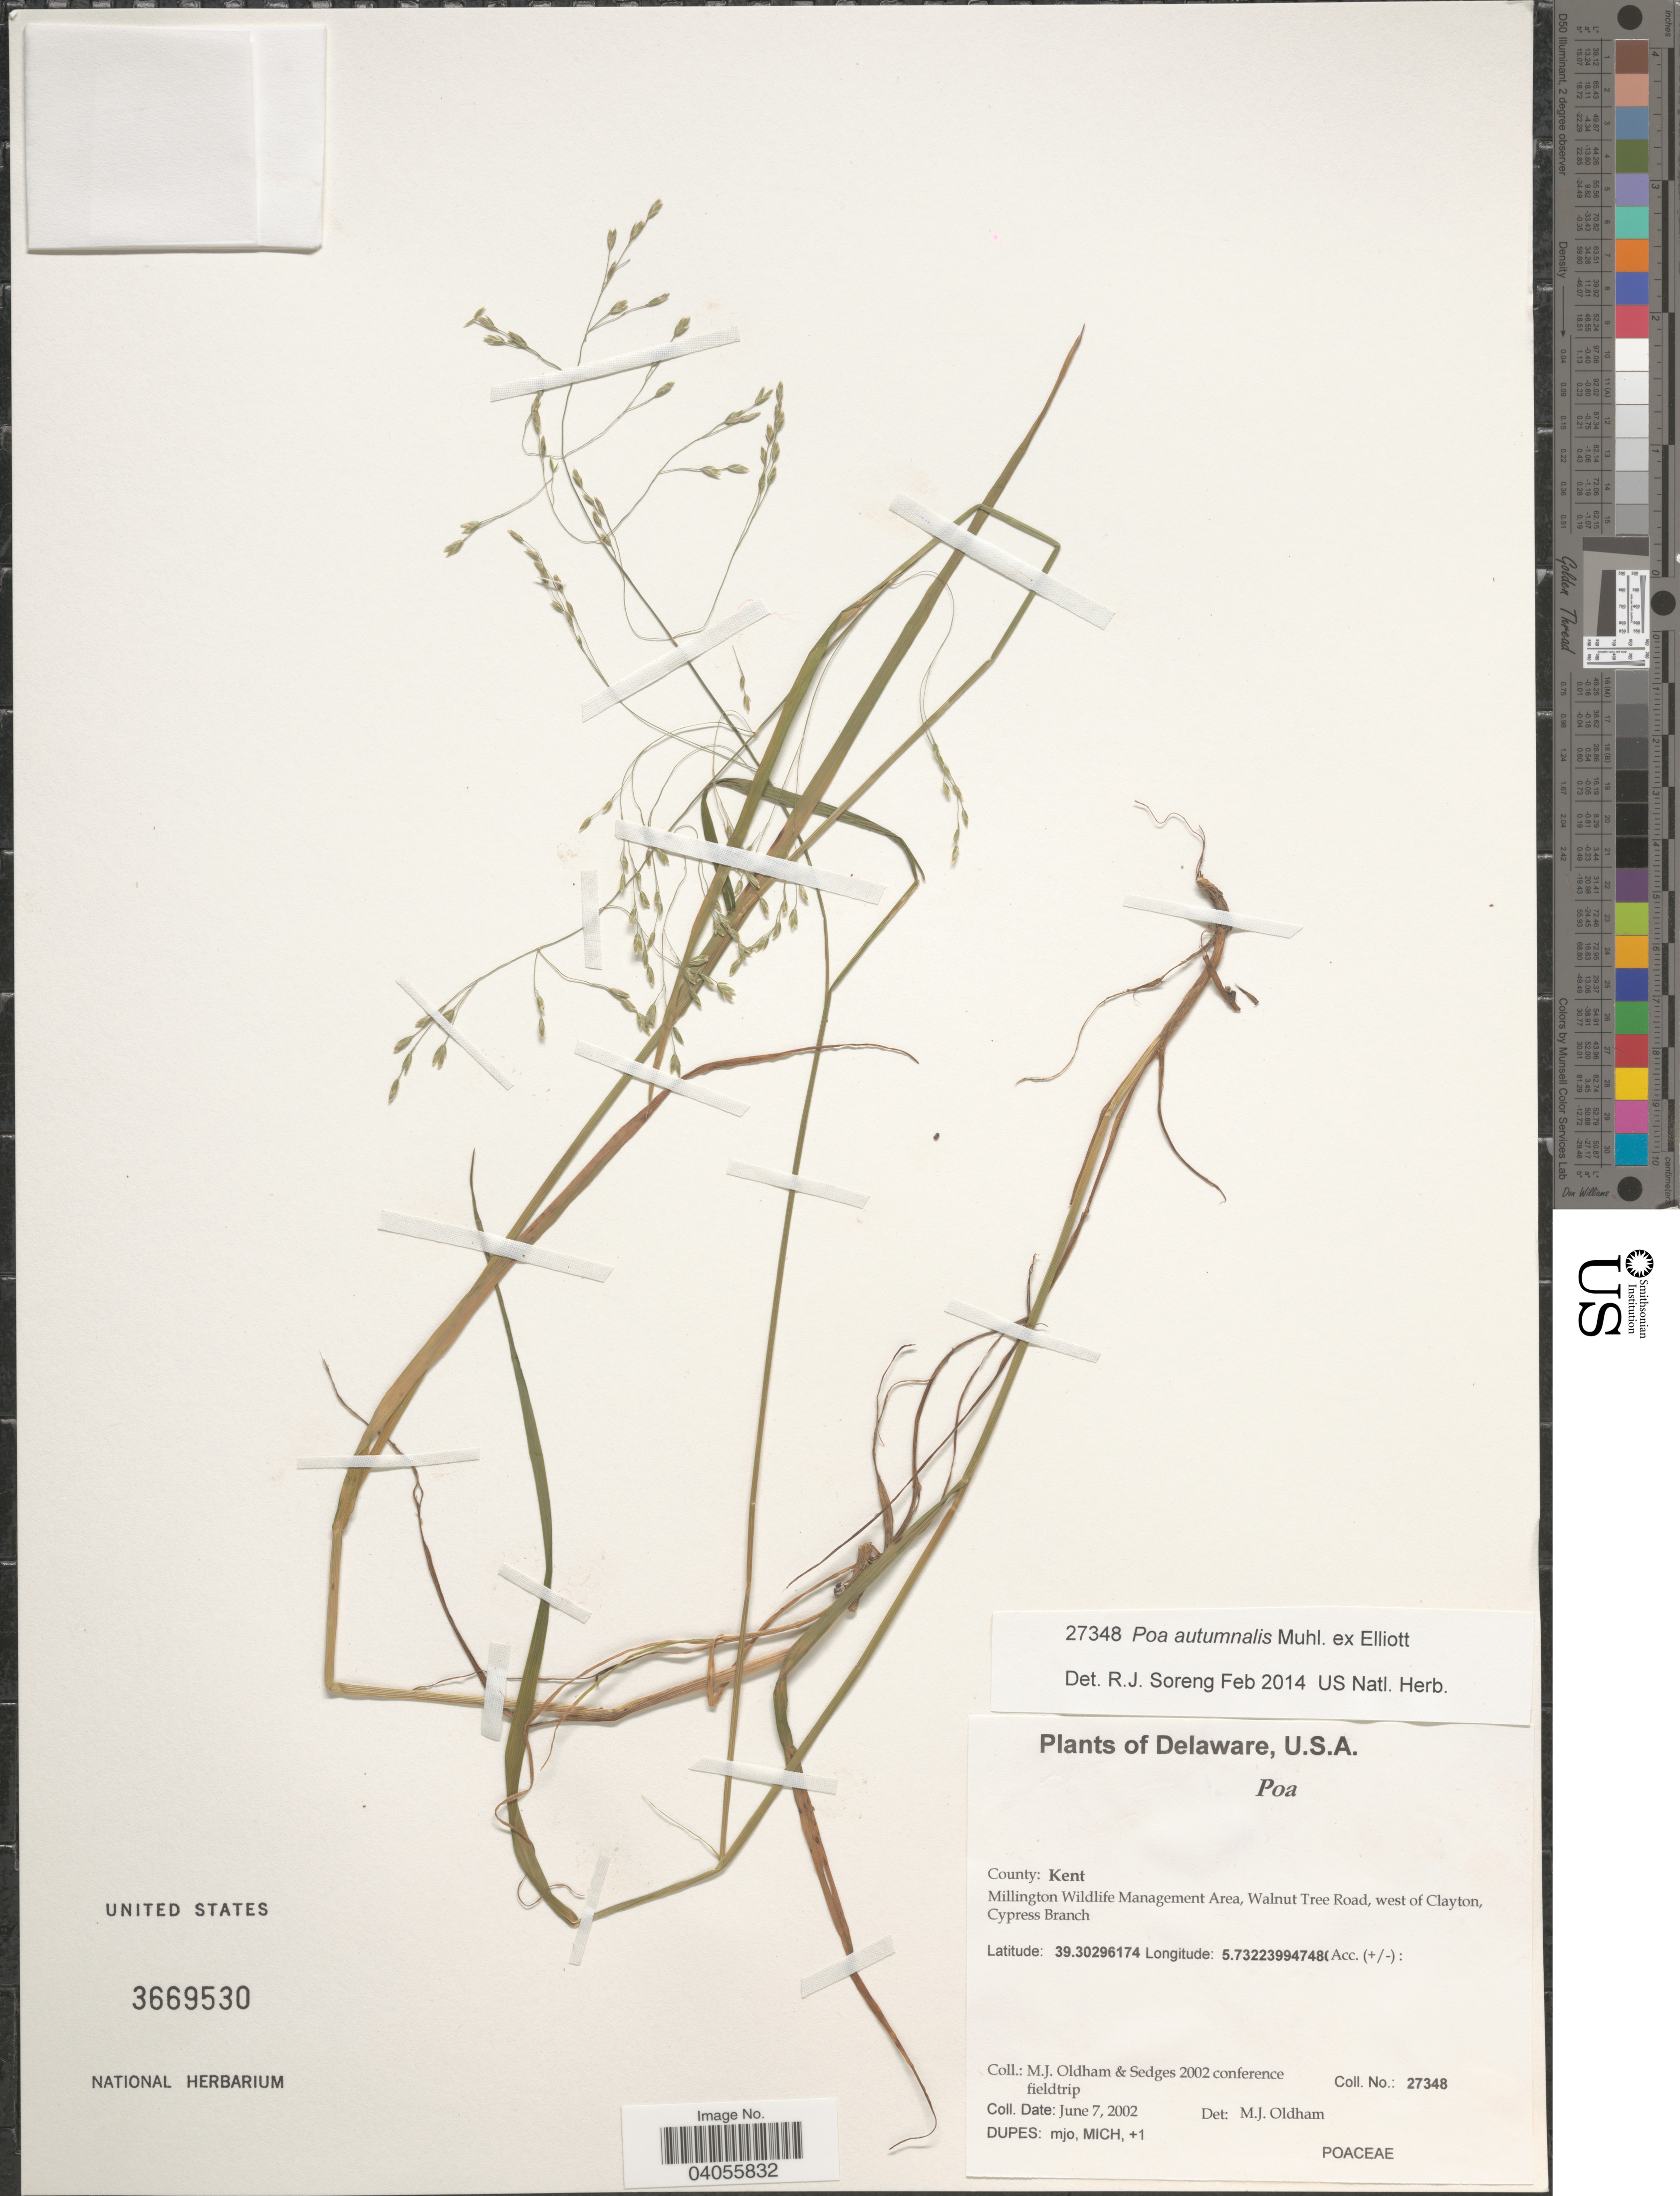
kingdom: Plantae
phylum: Tracheophyta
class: Liliopsida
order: Poales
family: Poaceae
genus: Poa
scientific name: Poa autumnalis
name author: Muhl. ex Elliott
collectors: M. Oldham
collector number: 27348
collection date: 2002-06-07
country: United States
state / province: Delaware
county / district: Kent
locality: County: Kent. Millington Wildlife Management Area, Walnut Tree Road, west of Clayton, Cypress Branch.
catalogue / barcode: US 3669530